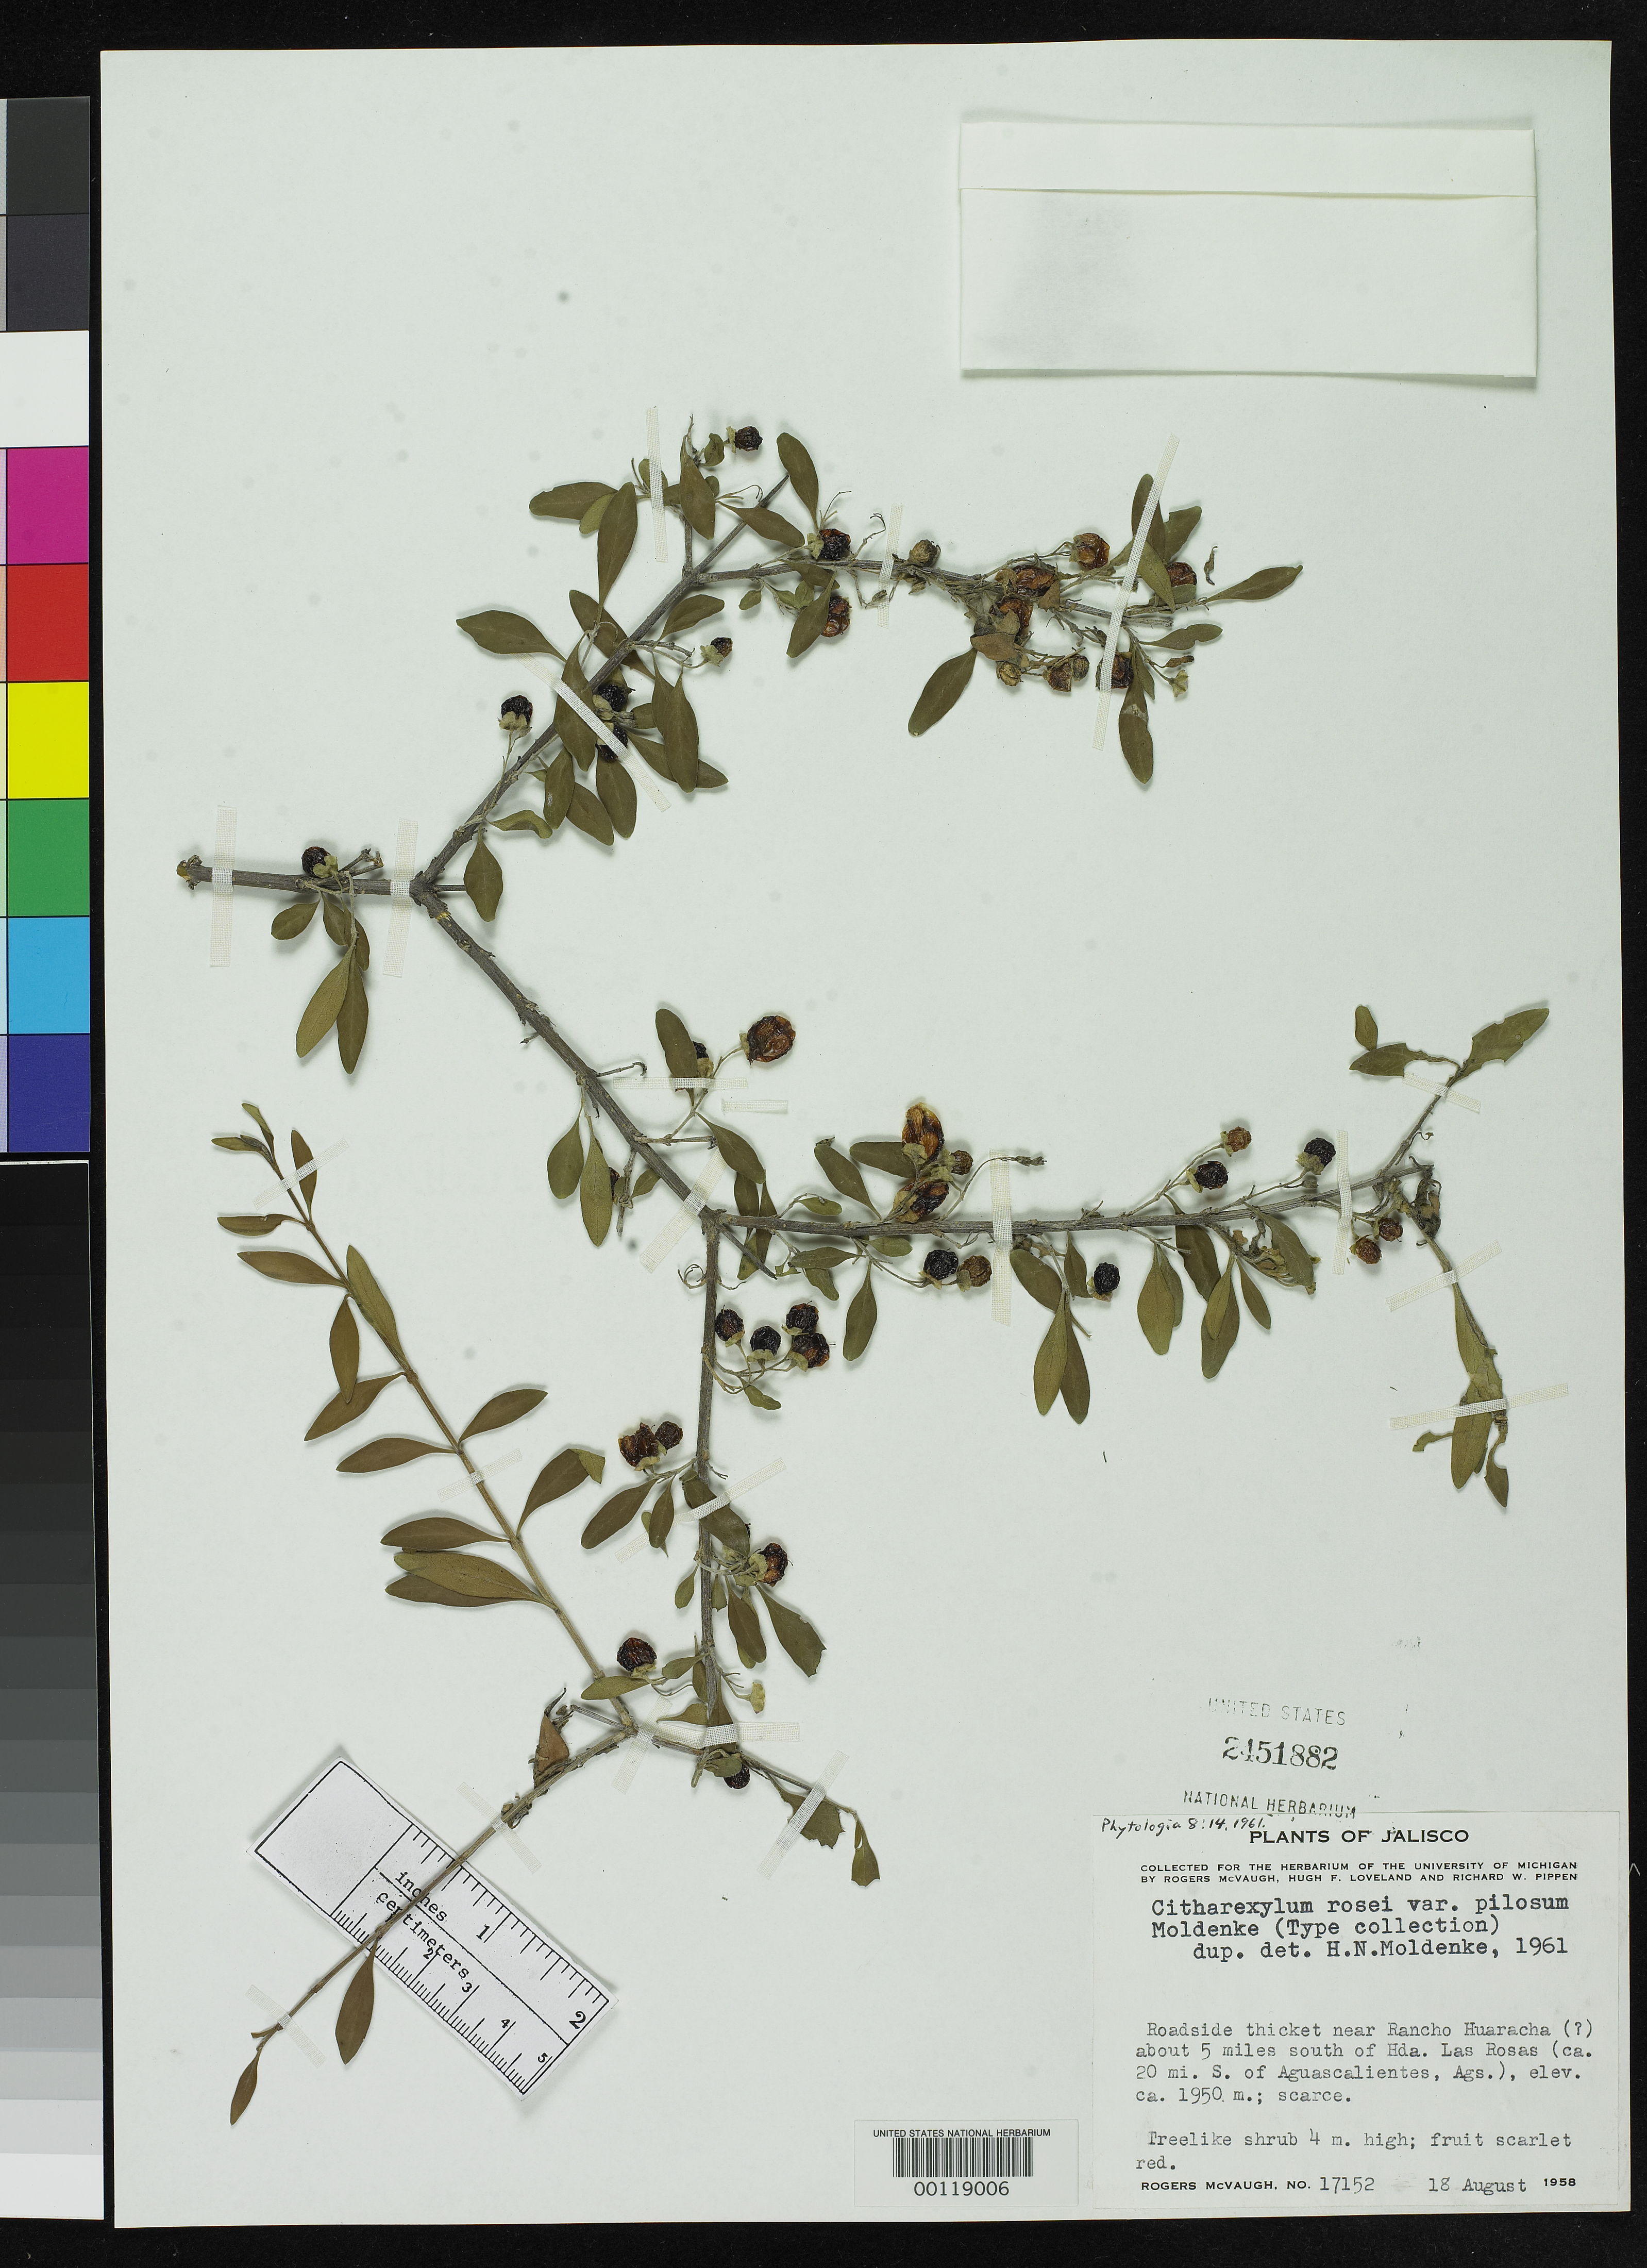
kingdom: Plantae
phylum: Tracheophyta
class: Magnoliopsida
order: Lamiales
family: Verbenaceae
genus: Citharexylum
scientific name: Citharexylum rosei var. pilosum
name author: Moldenke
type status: Isotype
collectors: R. McVaugh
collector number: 17152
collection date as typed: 18 Aug 1958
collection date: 1958-08-18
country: Mexico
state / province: Jalisco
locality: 20 mi S of Aguascalientes, Ags., 5 mi S of Hacienda las Rosas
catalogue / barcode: US 2451882